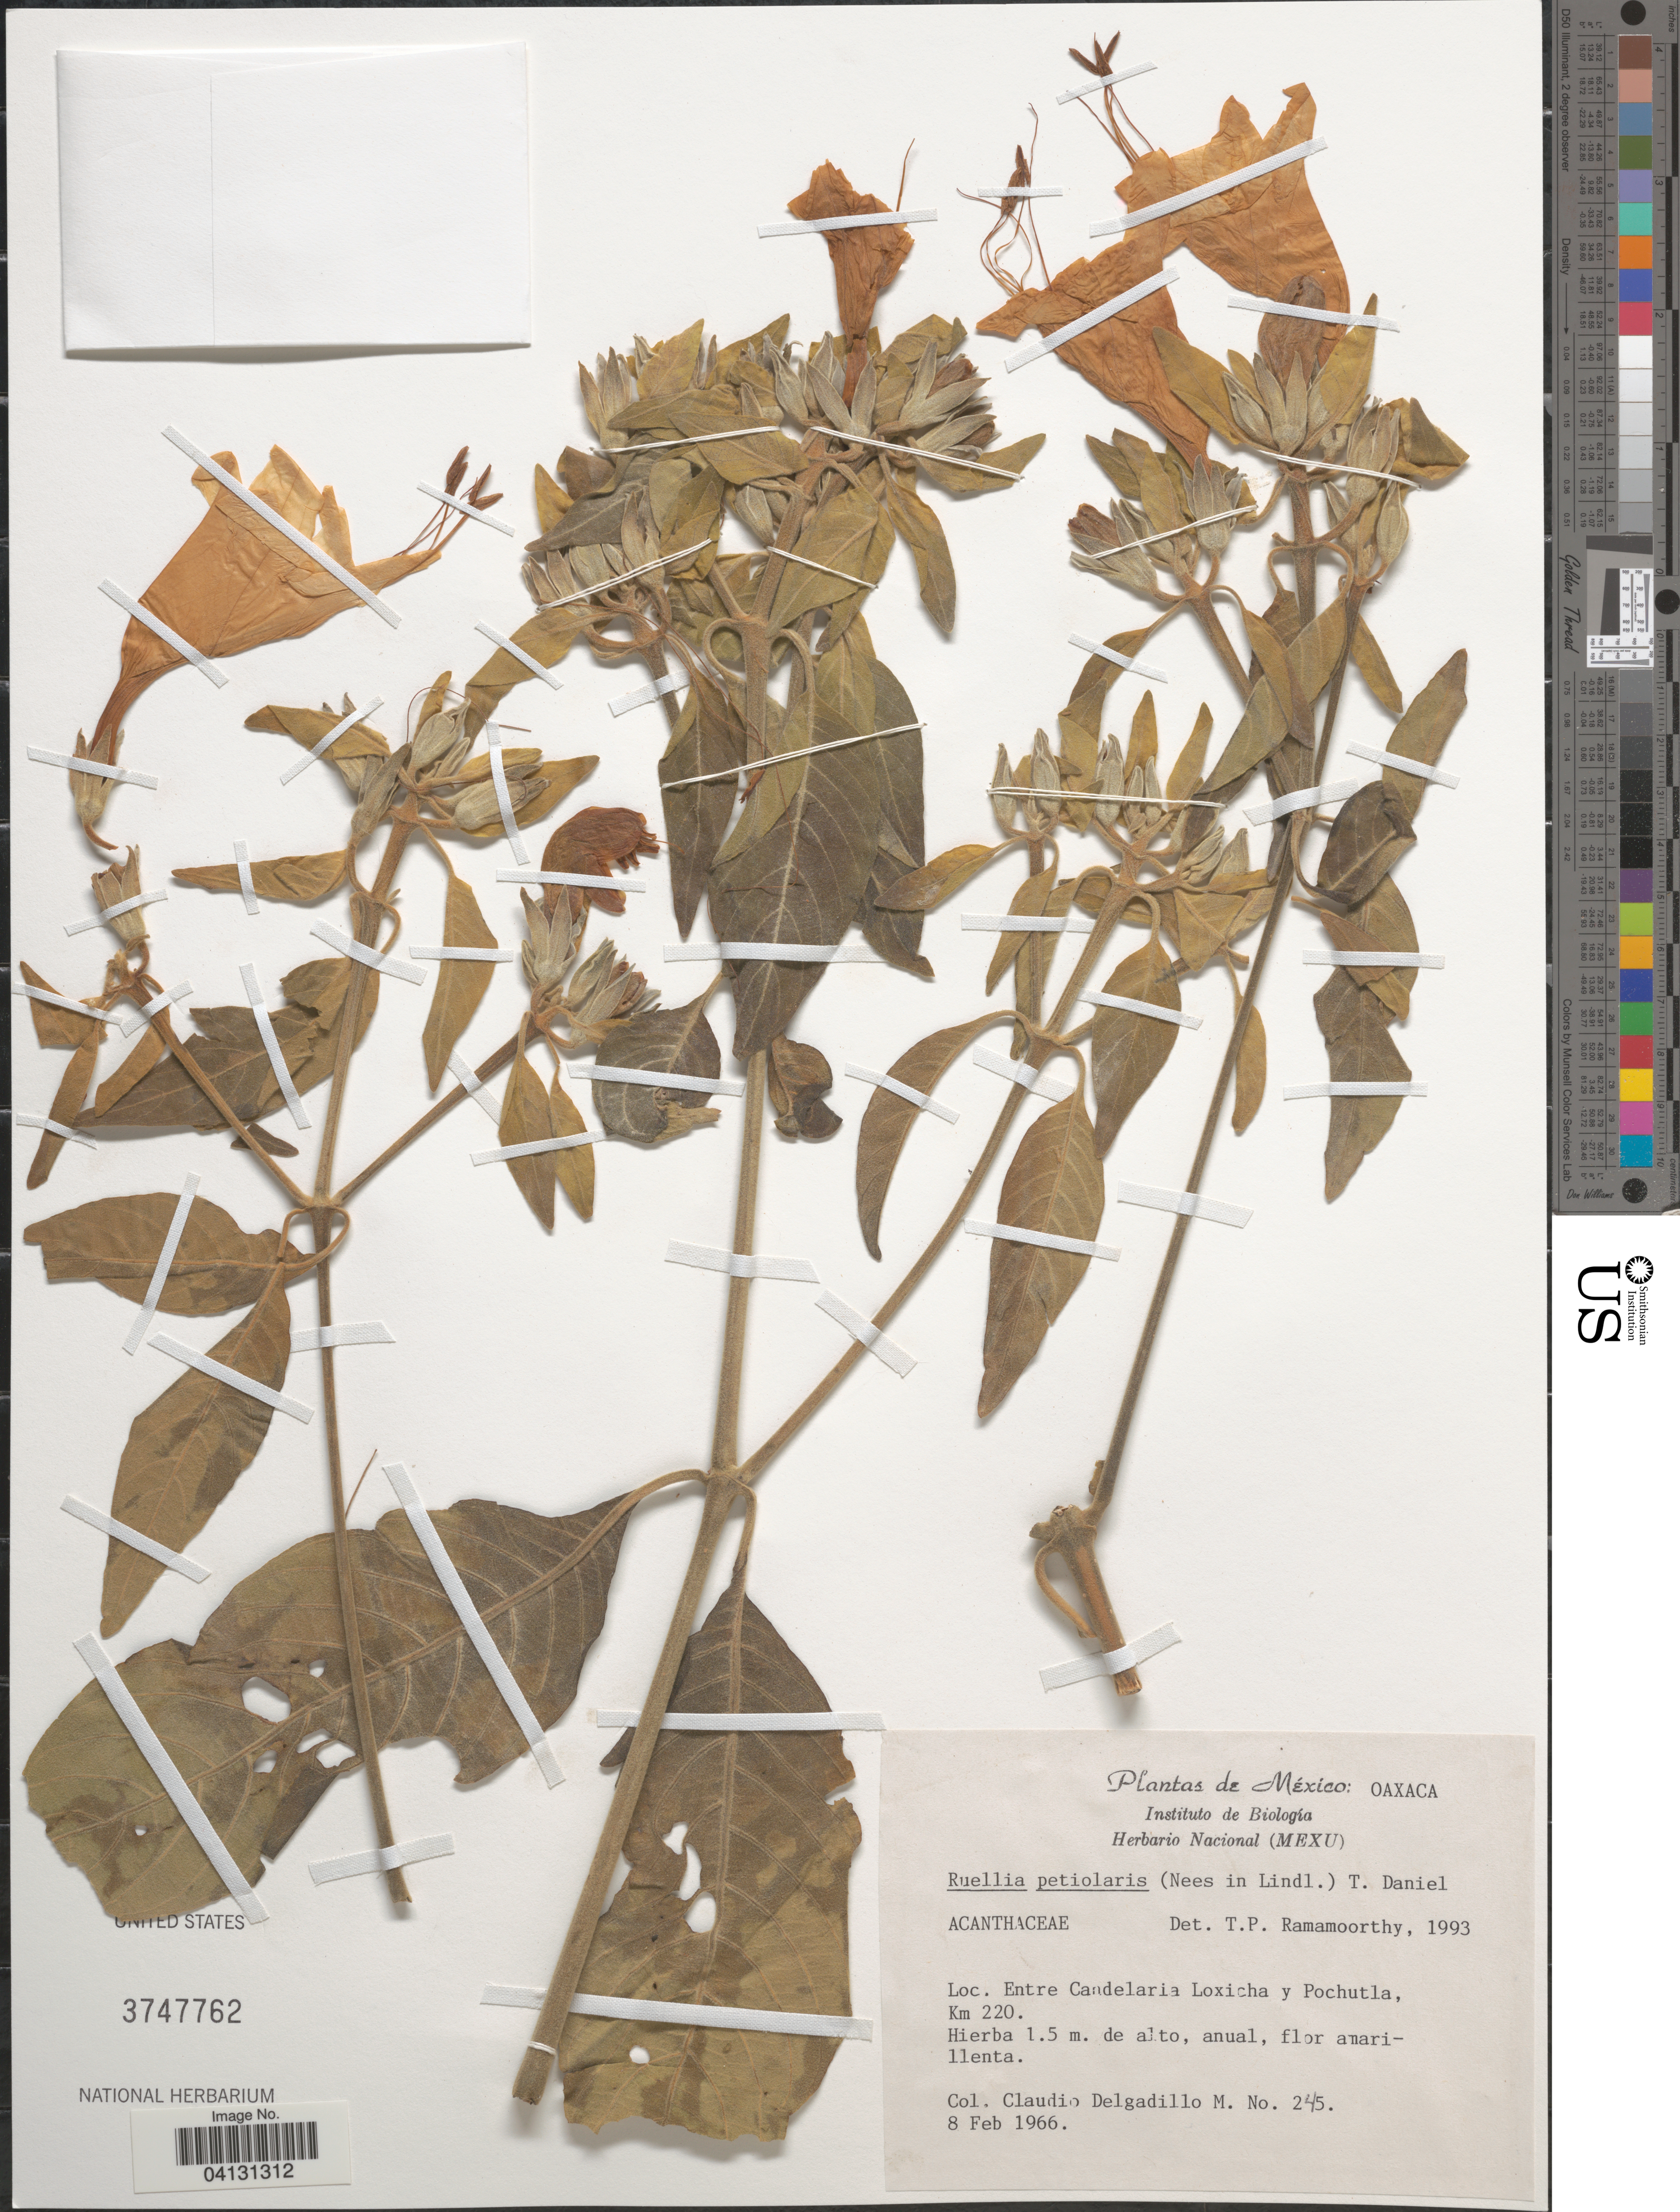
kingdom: Plantae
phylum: Tracheophyta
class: Magnoliopsida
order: Lamiales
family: Acanthaceae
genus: Ruellia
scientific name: Ruellia petiolaris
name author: (Nees) T.F. Daniel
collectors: C. Delgadillo-m.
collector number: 245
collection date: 1966-02-08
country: Mexico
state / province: Oaxaca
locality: Entre Candelaria Loxicha y Pochutla, Km 220.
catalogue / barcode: US 3747762